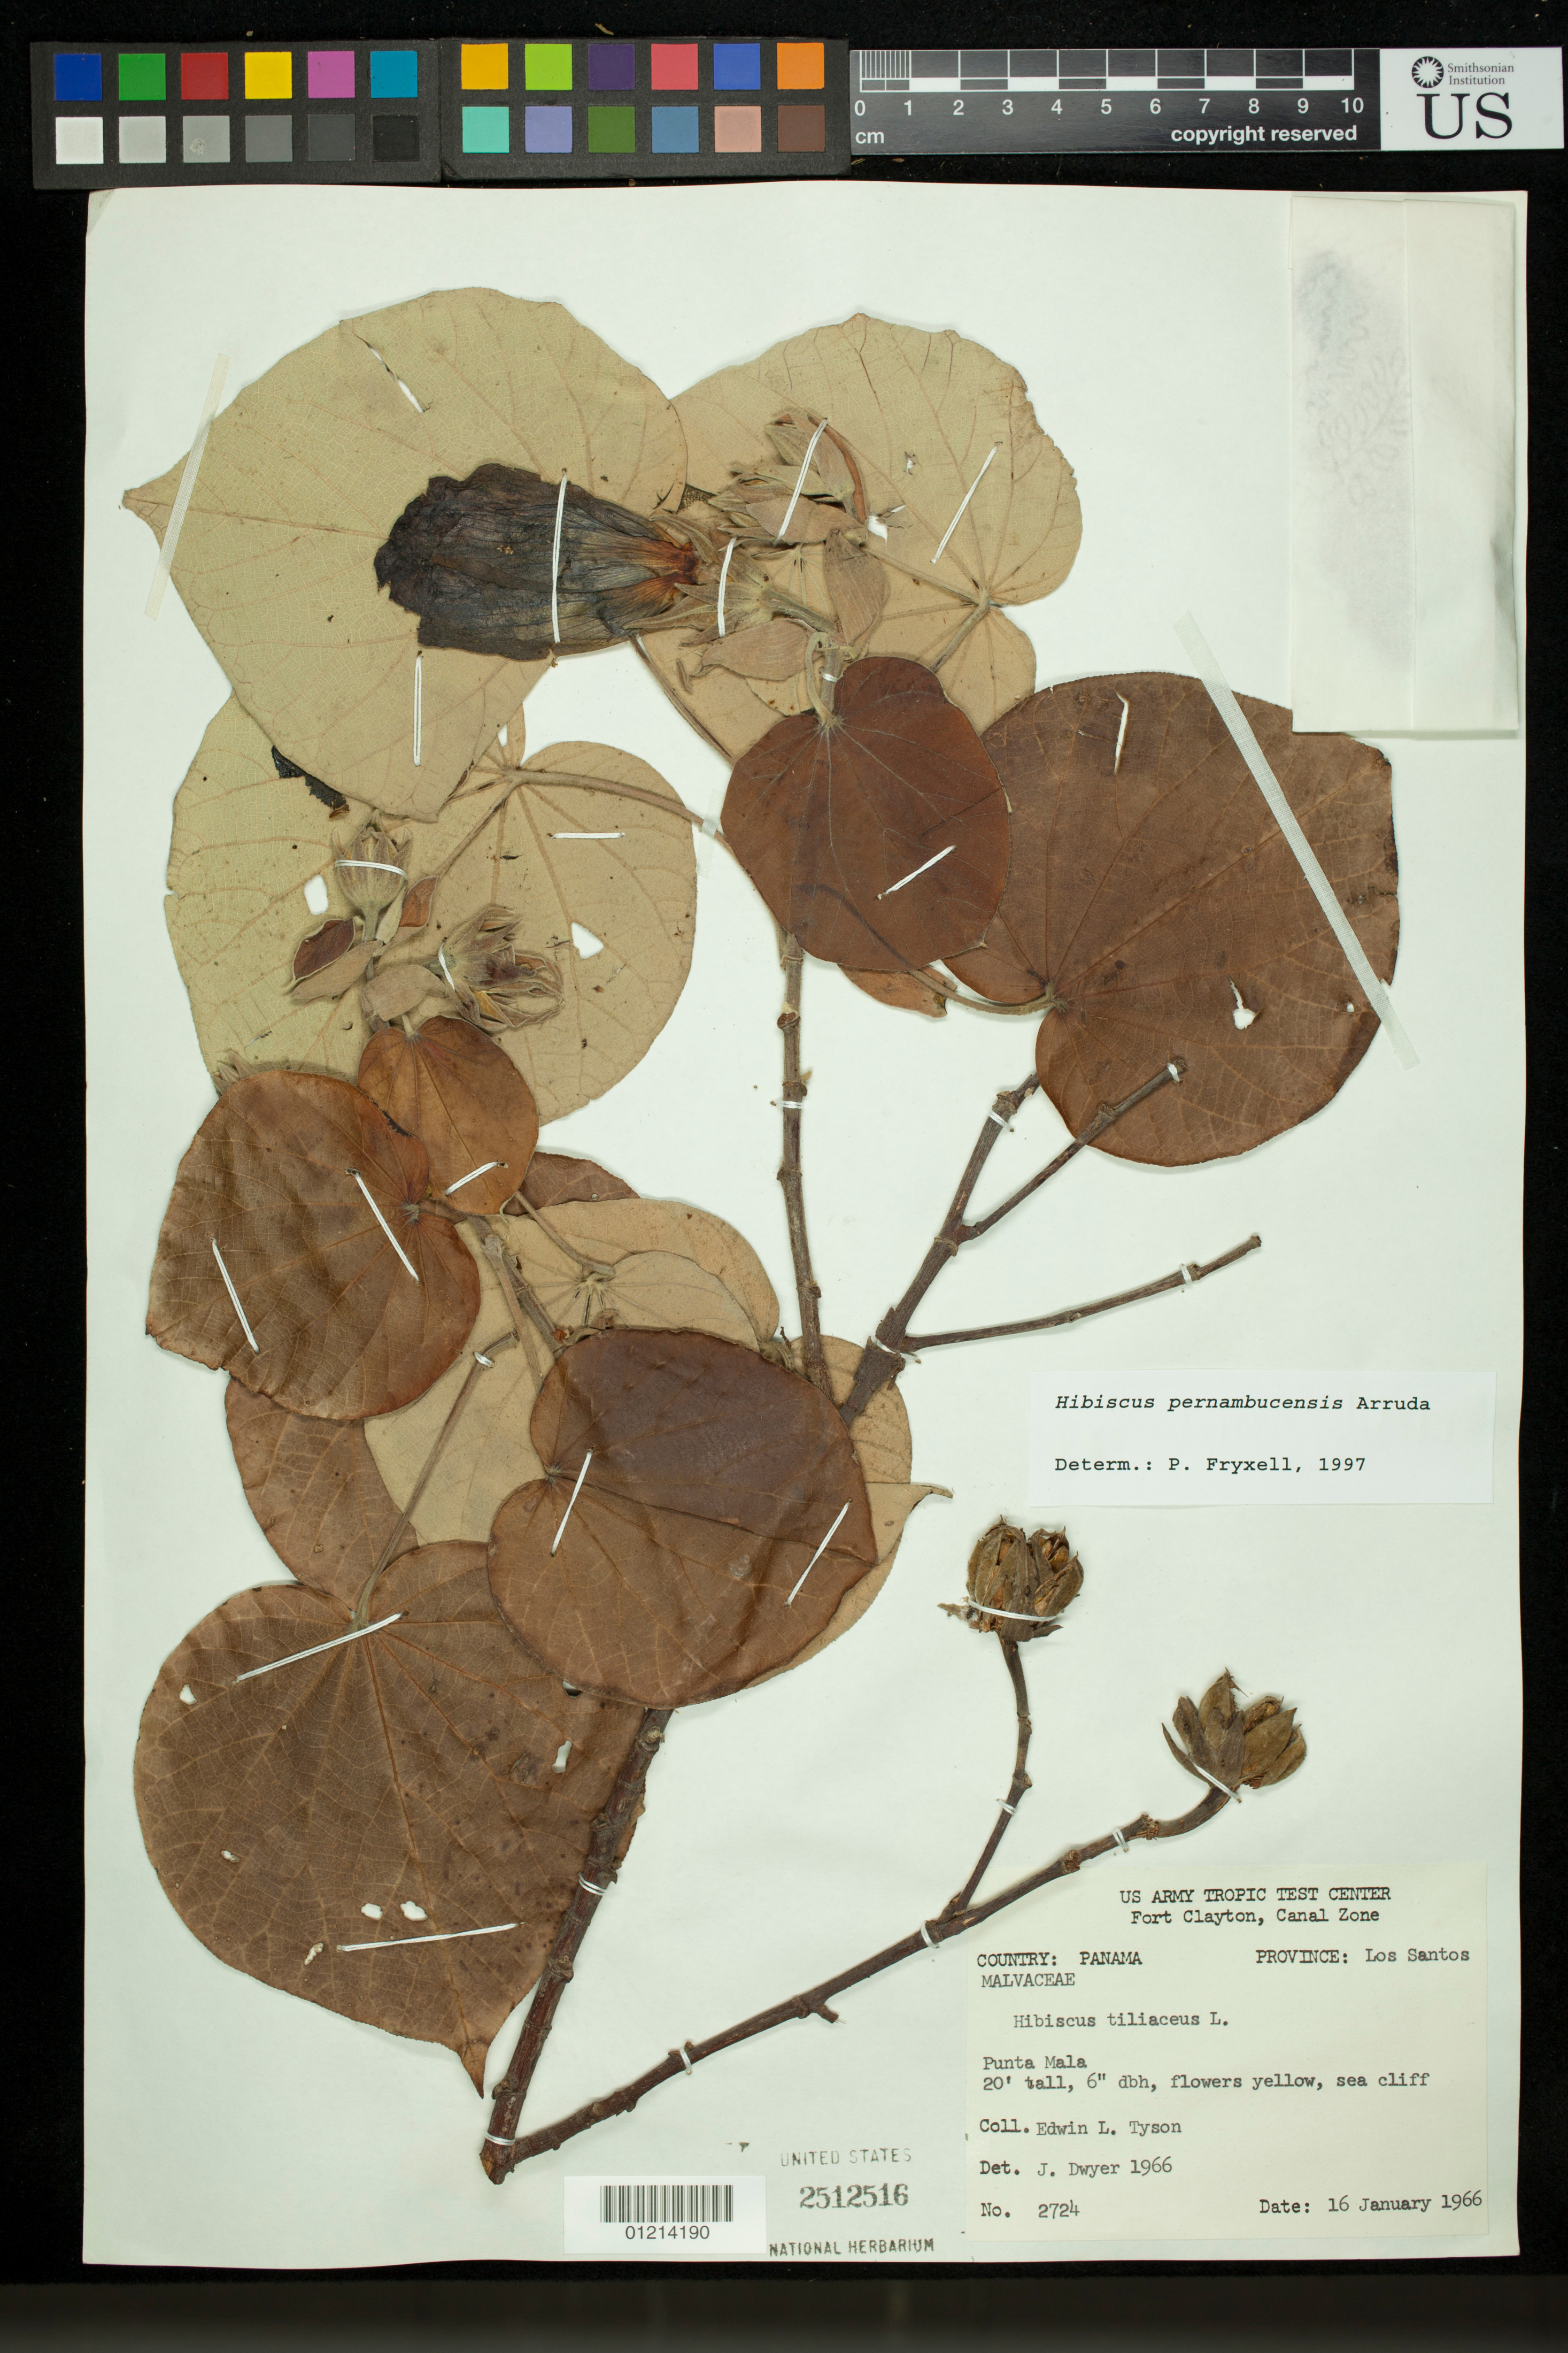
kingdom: Plantae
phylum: Tracheophyta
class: Magnoliopsida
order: Malvales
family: Malvaceae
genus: Talipariti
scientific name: Talipariti tiliaceum var. pernambucense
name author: (Arruda) Fryxell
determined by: Dorr, Laurence J., Curator (BOT), Smithsonian Institution - National Museum of Natural History (UNITED STATES)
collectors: E. L. Tyson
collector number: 2724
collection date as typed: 16 Jan 1966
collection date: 1966-01-16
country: Panama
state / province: Panamá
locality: Province: Los Santos. Punta Mala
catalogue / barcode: US 2512516